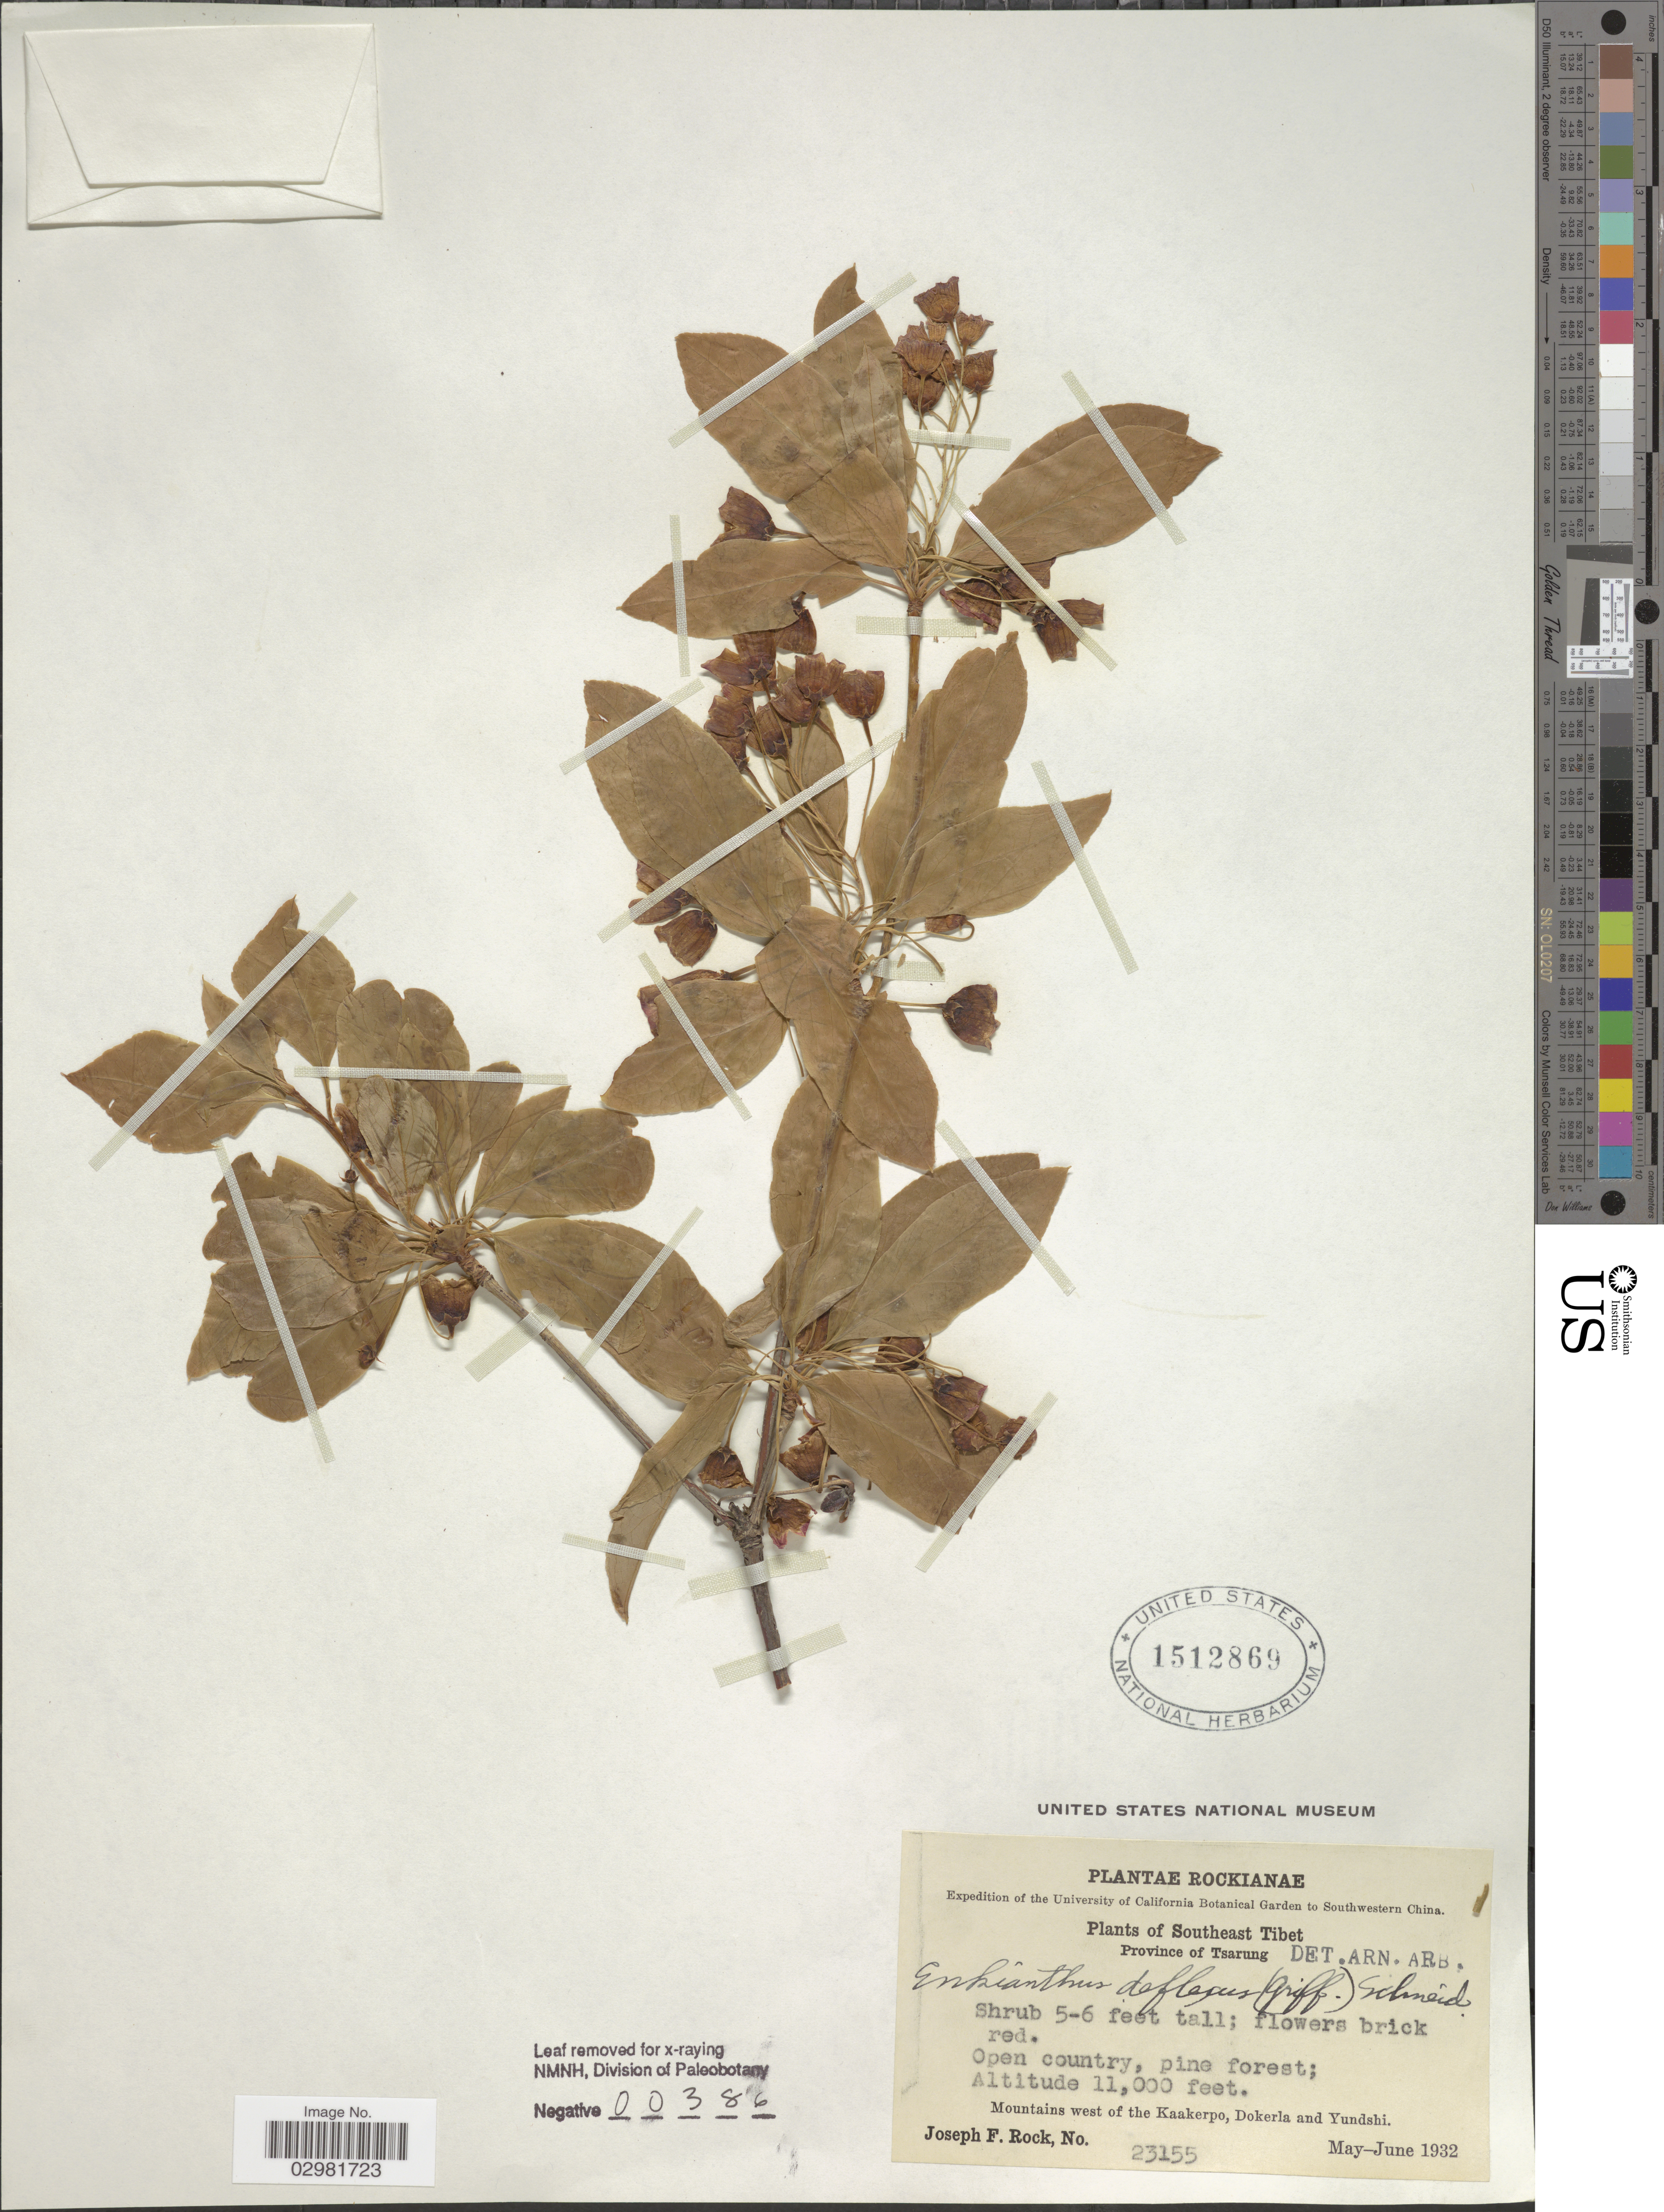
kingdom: Plantae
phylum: Tracheophyta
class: Magnoliopsida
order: Ericales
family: Ericaceae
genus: Enkianthus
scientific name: Enkianthus deflexus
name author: (Griff.) C.K. Schneid.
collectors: J. F. Rock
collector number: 23155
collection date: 1932-05/1932-06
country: China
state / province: Xizang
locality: Southwestern China. Southeast Tiber. Province of Tsarung. Mountains west of the Kaakerpo, Dokerla and Yundshi.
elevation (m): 3353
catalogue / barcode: US 1512869